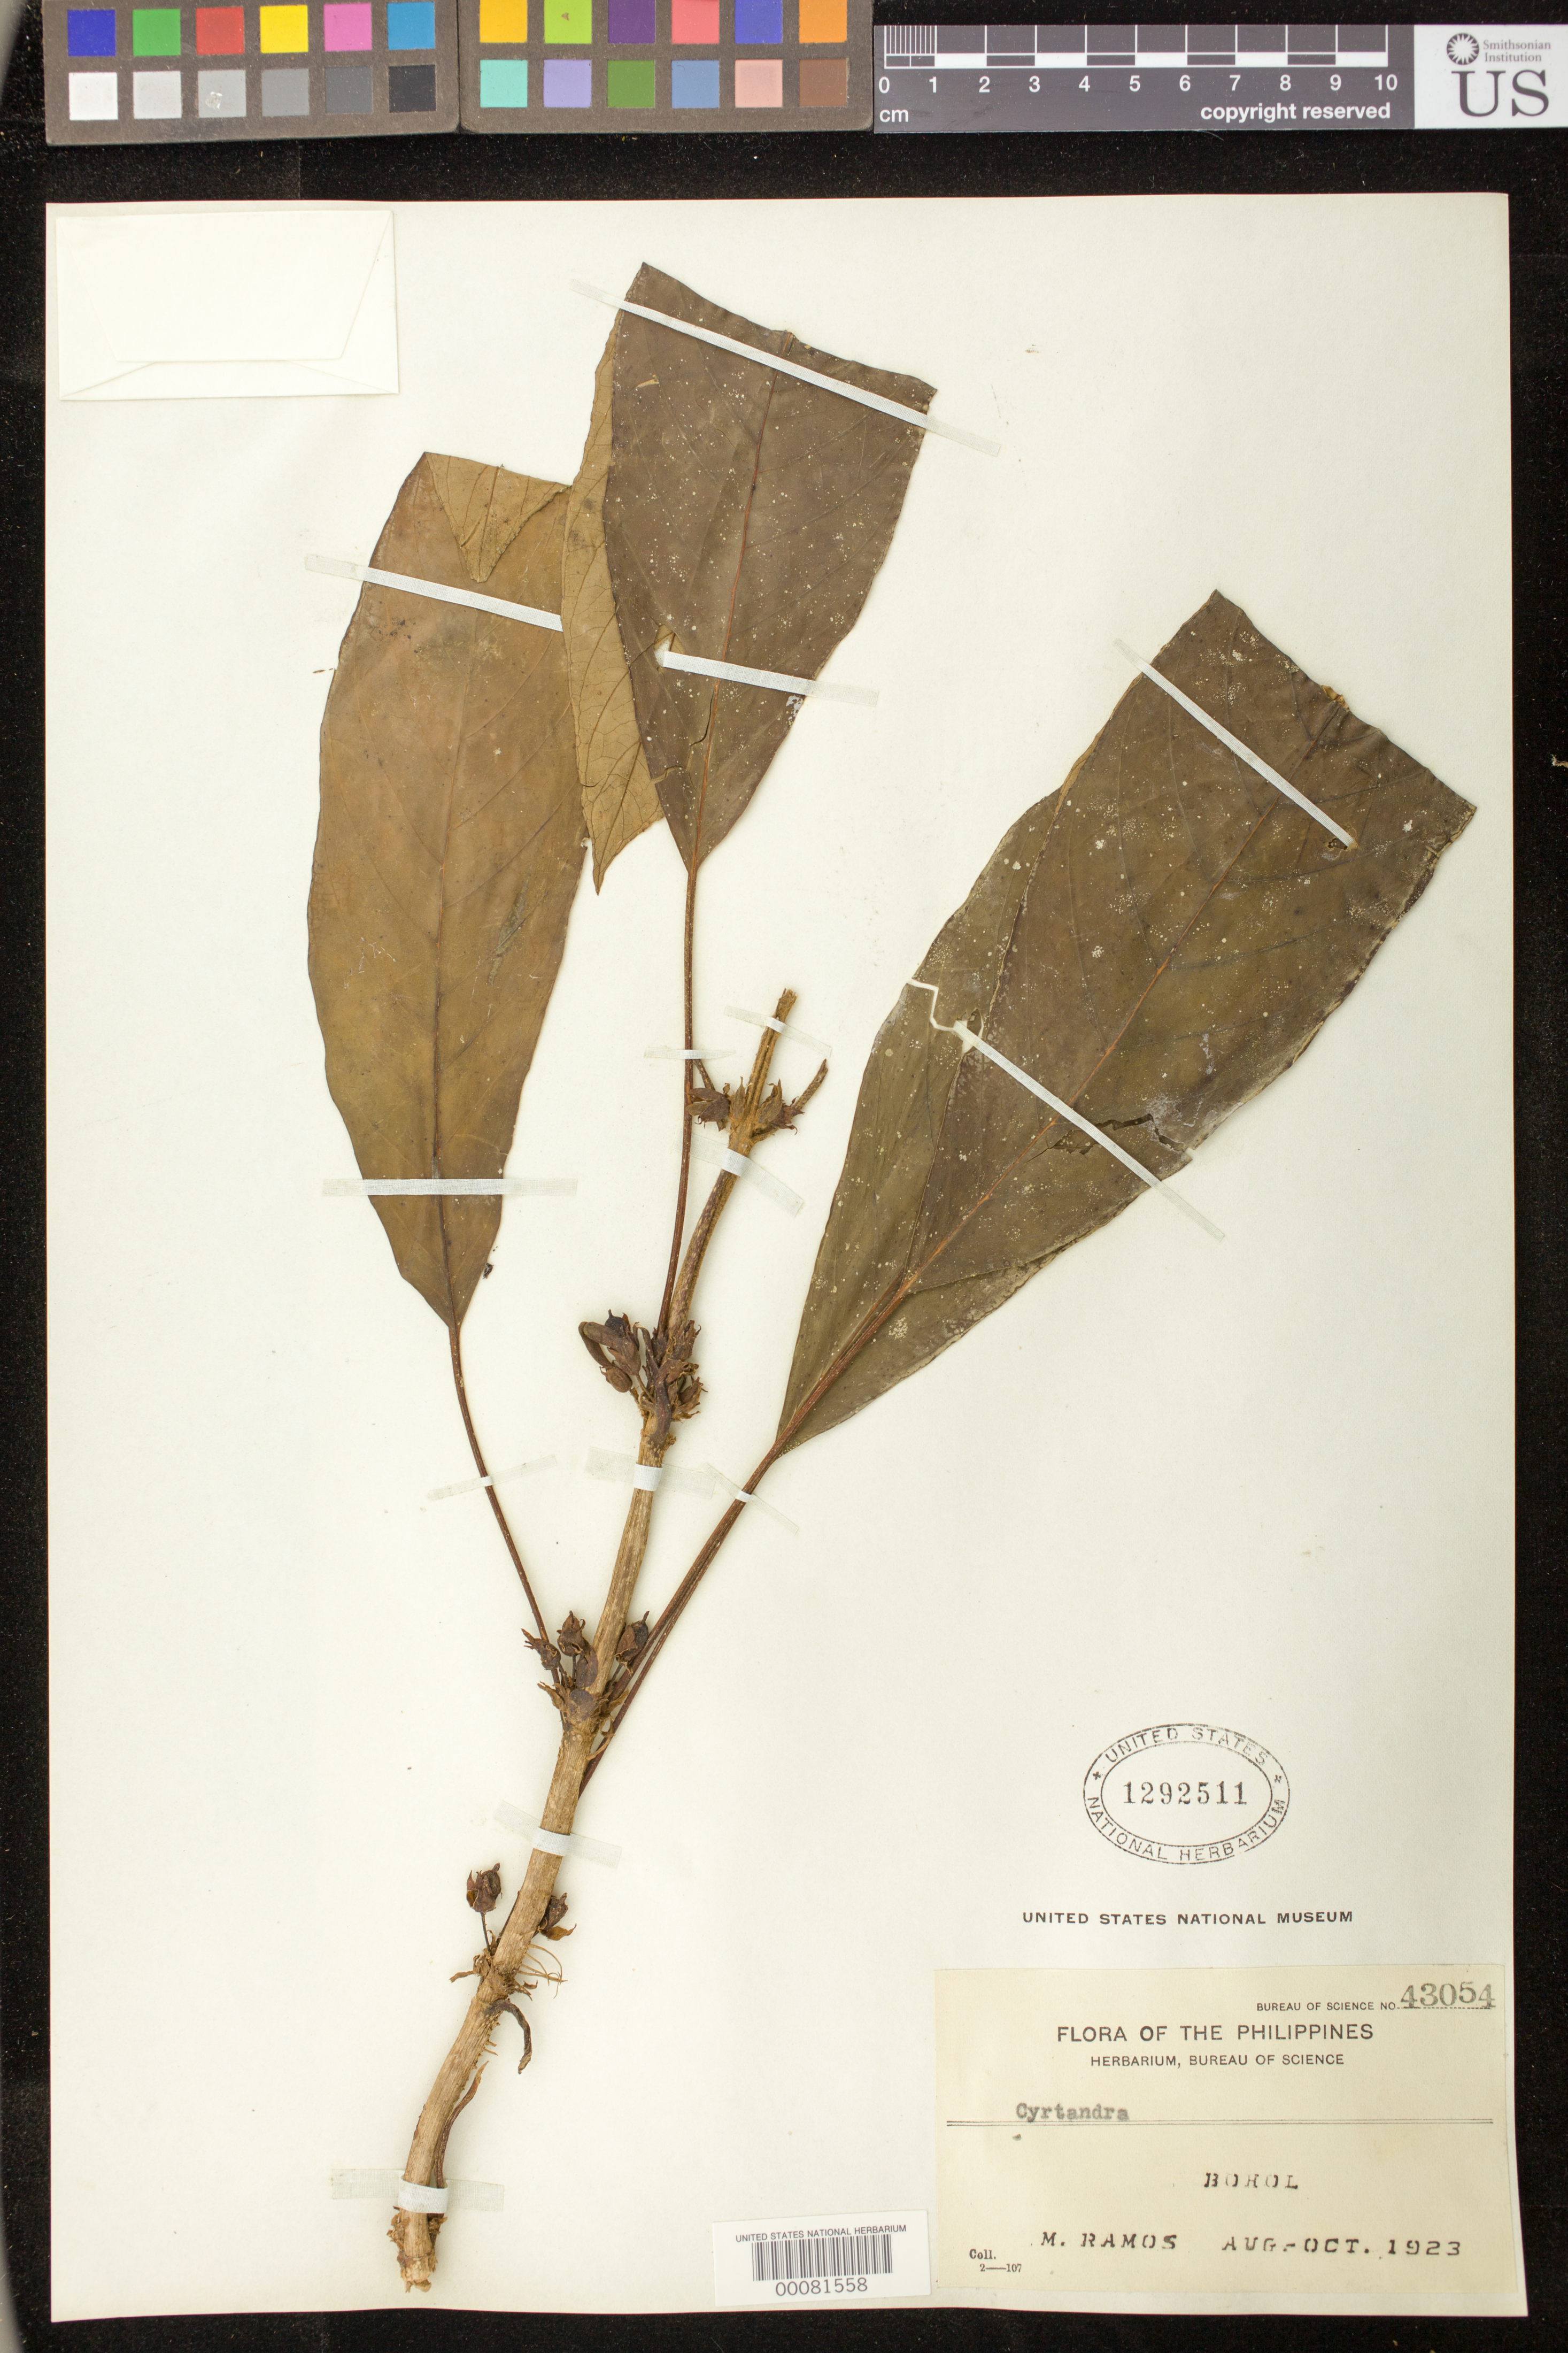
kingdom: Plantae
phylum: Tracheophyta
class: Magnoliopsida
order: Lamiales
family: Gesneriaceae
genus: Cyrtandra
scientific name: Cyrtandra sp.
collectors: M. Ramos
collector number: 43054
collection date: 1923-08/1923-10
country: Philippines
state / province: Central Luzon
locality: Borol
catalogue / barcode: US 1292511